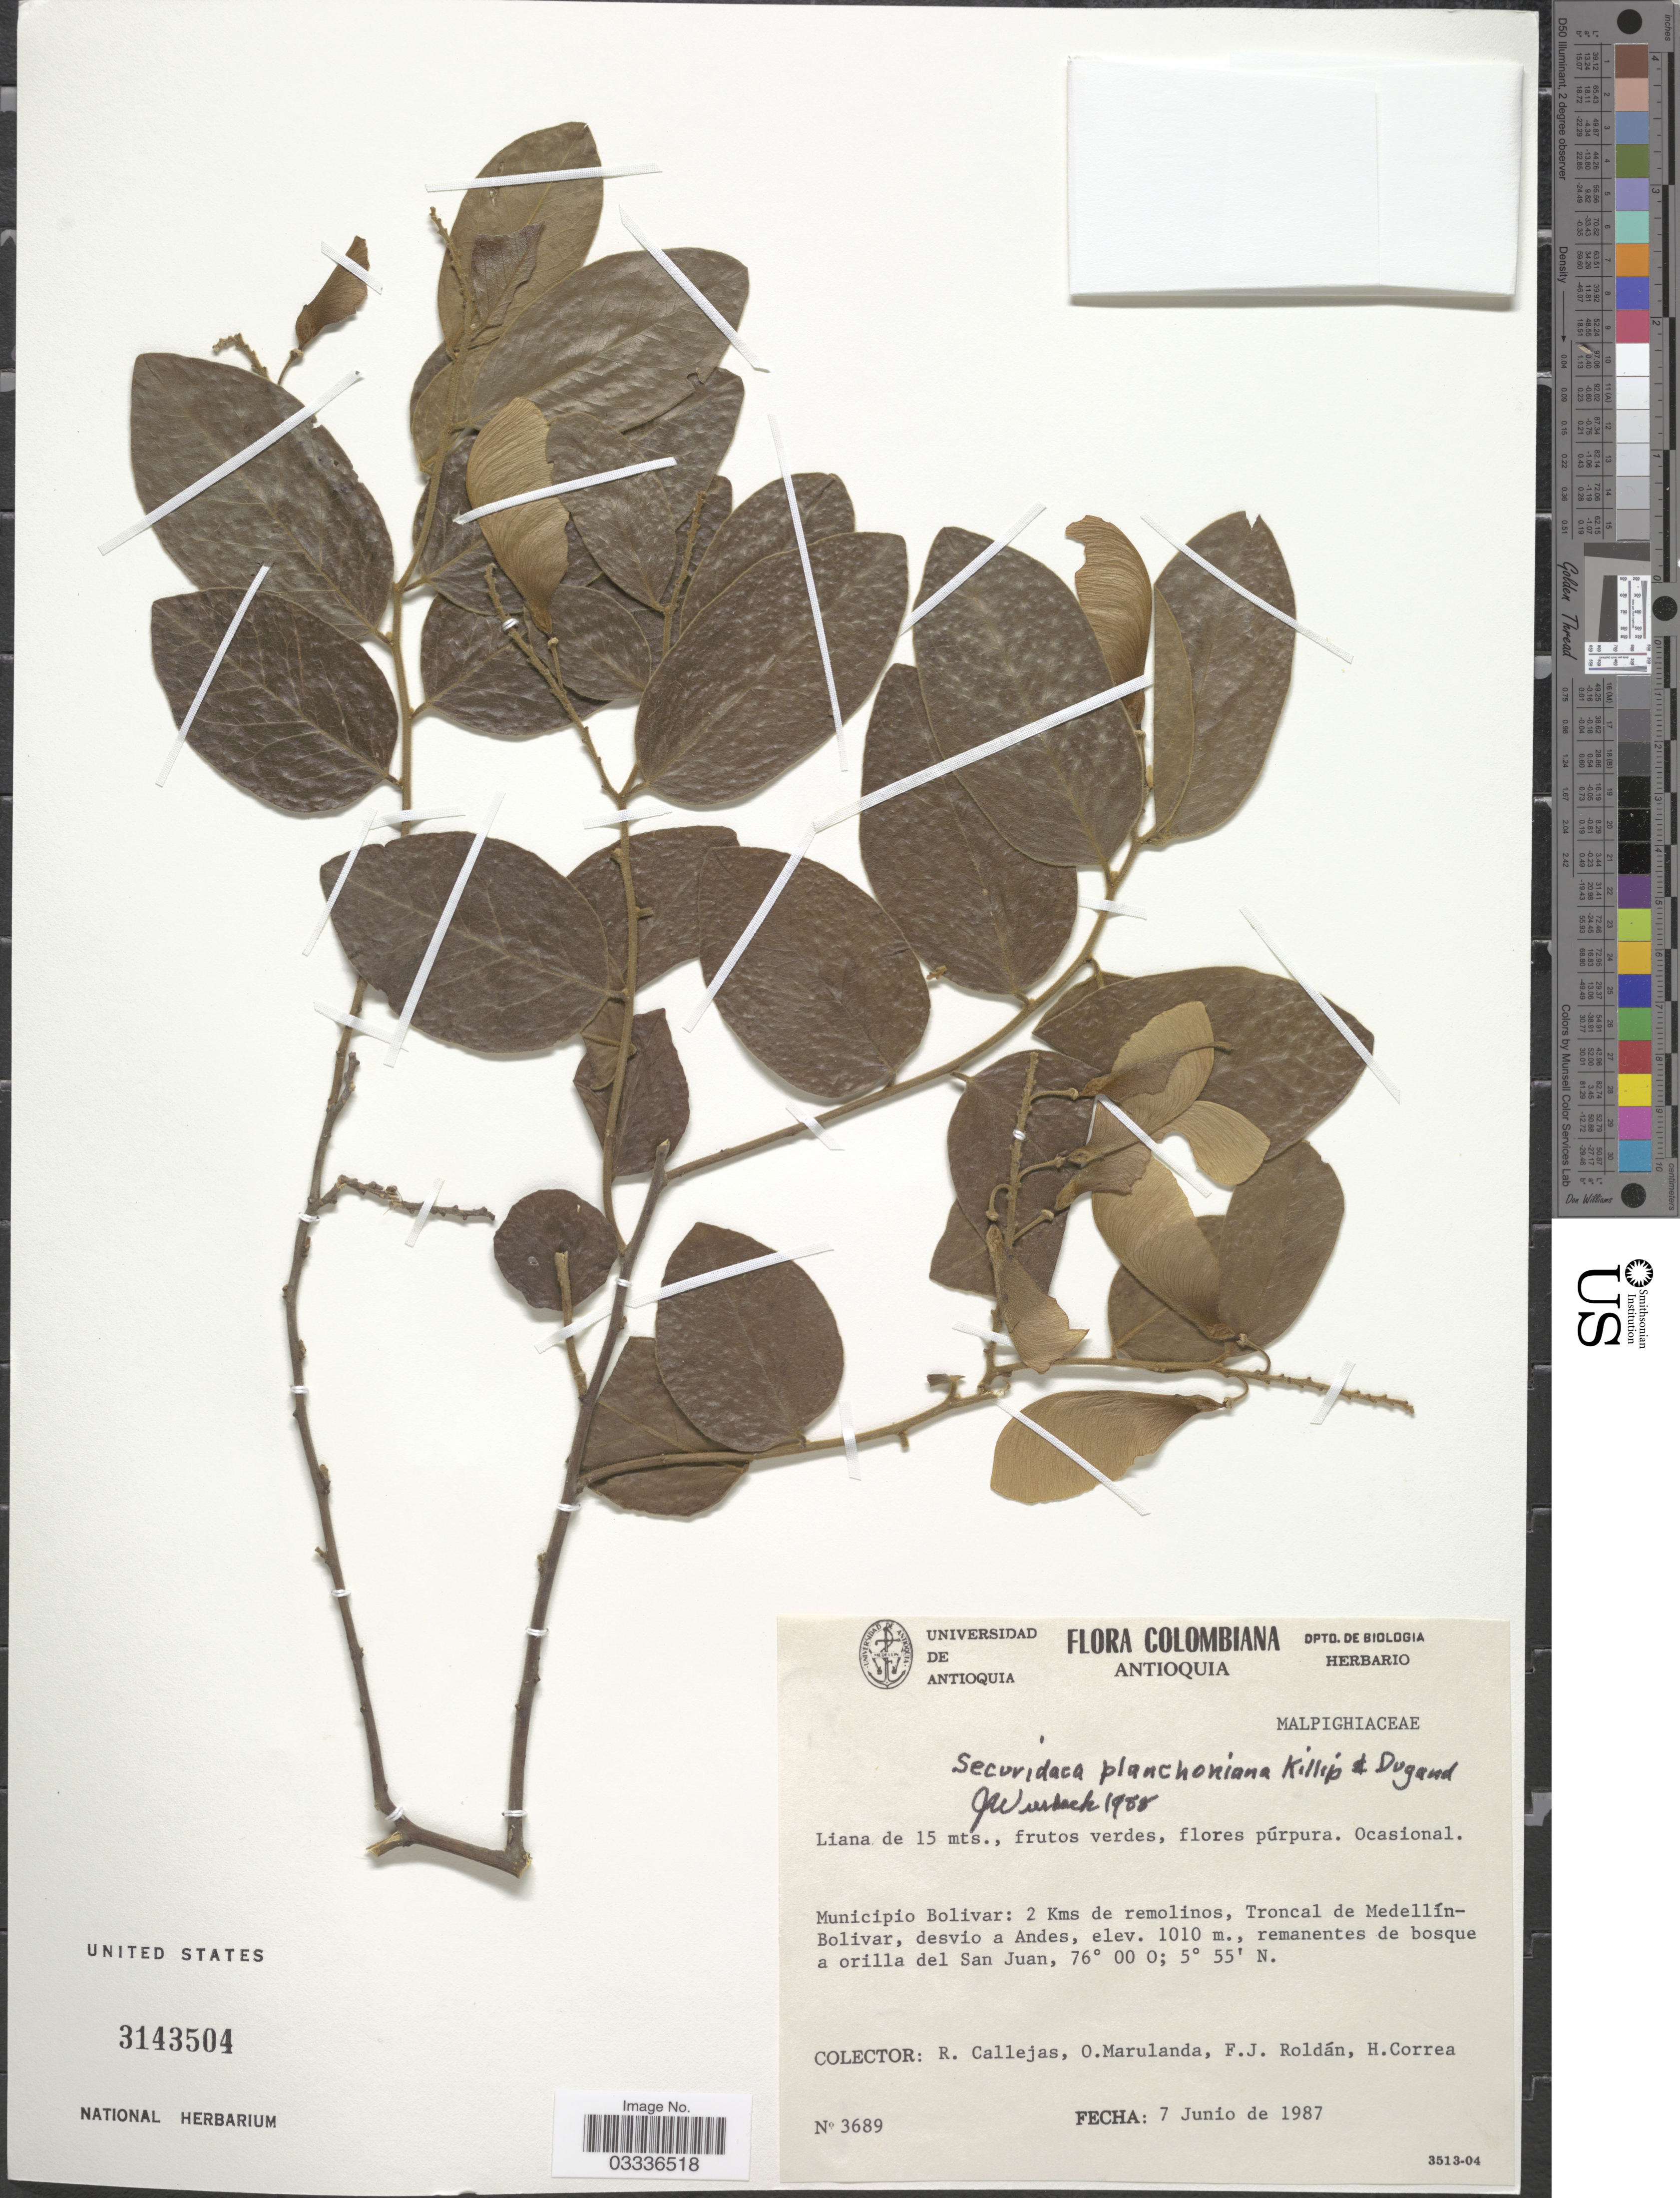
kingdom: Plantae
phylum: Tracheophyta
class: Magnoliopsida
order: Fabales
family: Polygalaceae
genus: Securidaca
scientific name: Securidaca planchoniana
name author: Killip & Dugand G.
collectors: R. Callejas, O. Marulanda, F. J. Roldán & H. Correa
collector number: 3689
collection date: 1987-06-07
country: Colombia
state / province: Antioquia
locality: Municipio Bolivar: 2 Kms de remolinos, Troncal de Medellín-Bolivar, desvio a Andes.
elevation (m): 1010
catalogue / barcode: US 3143504